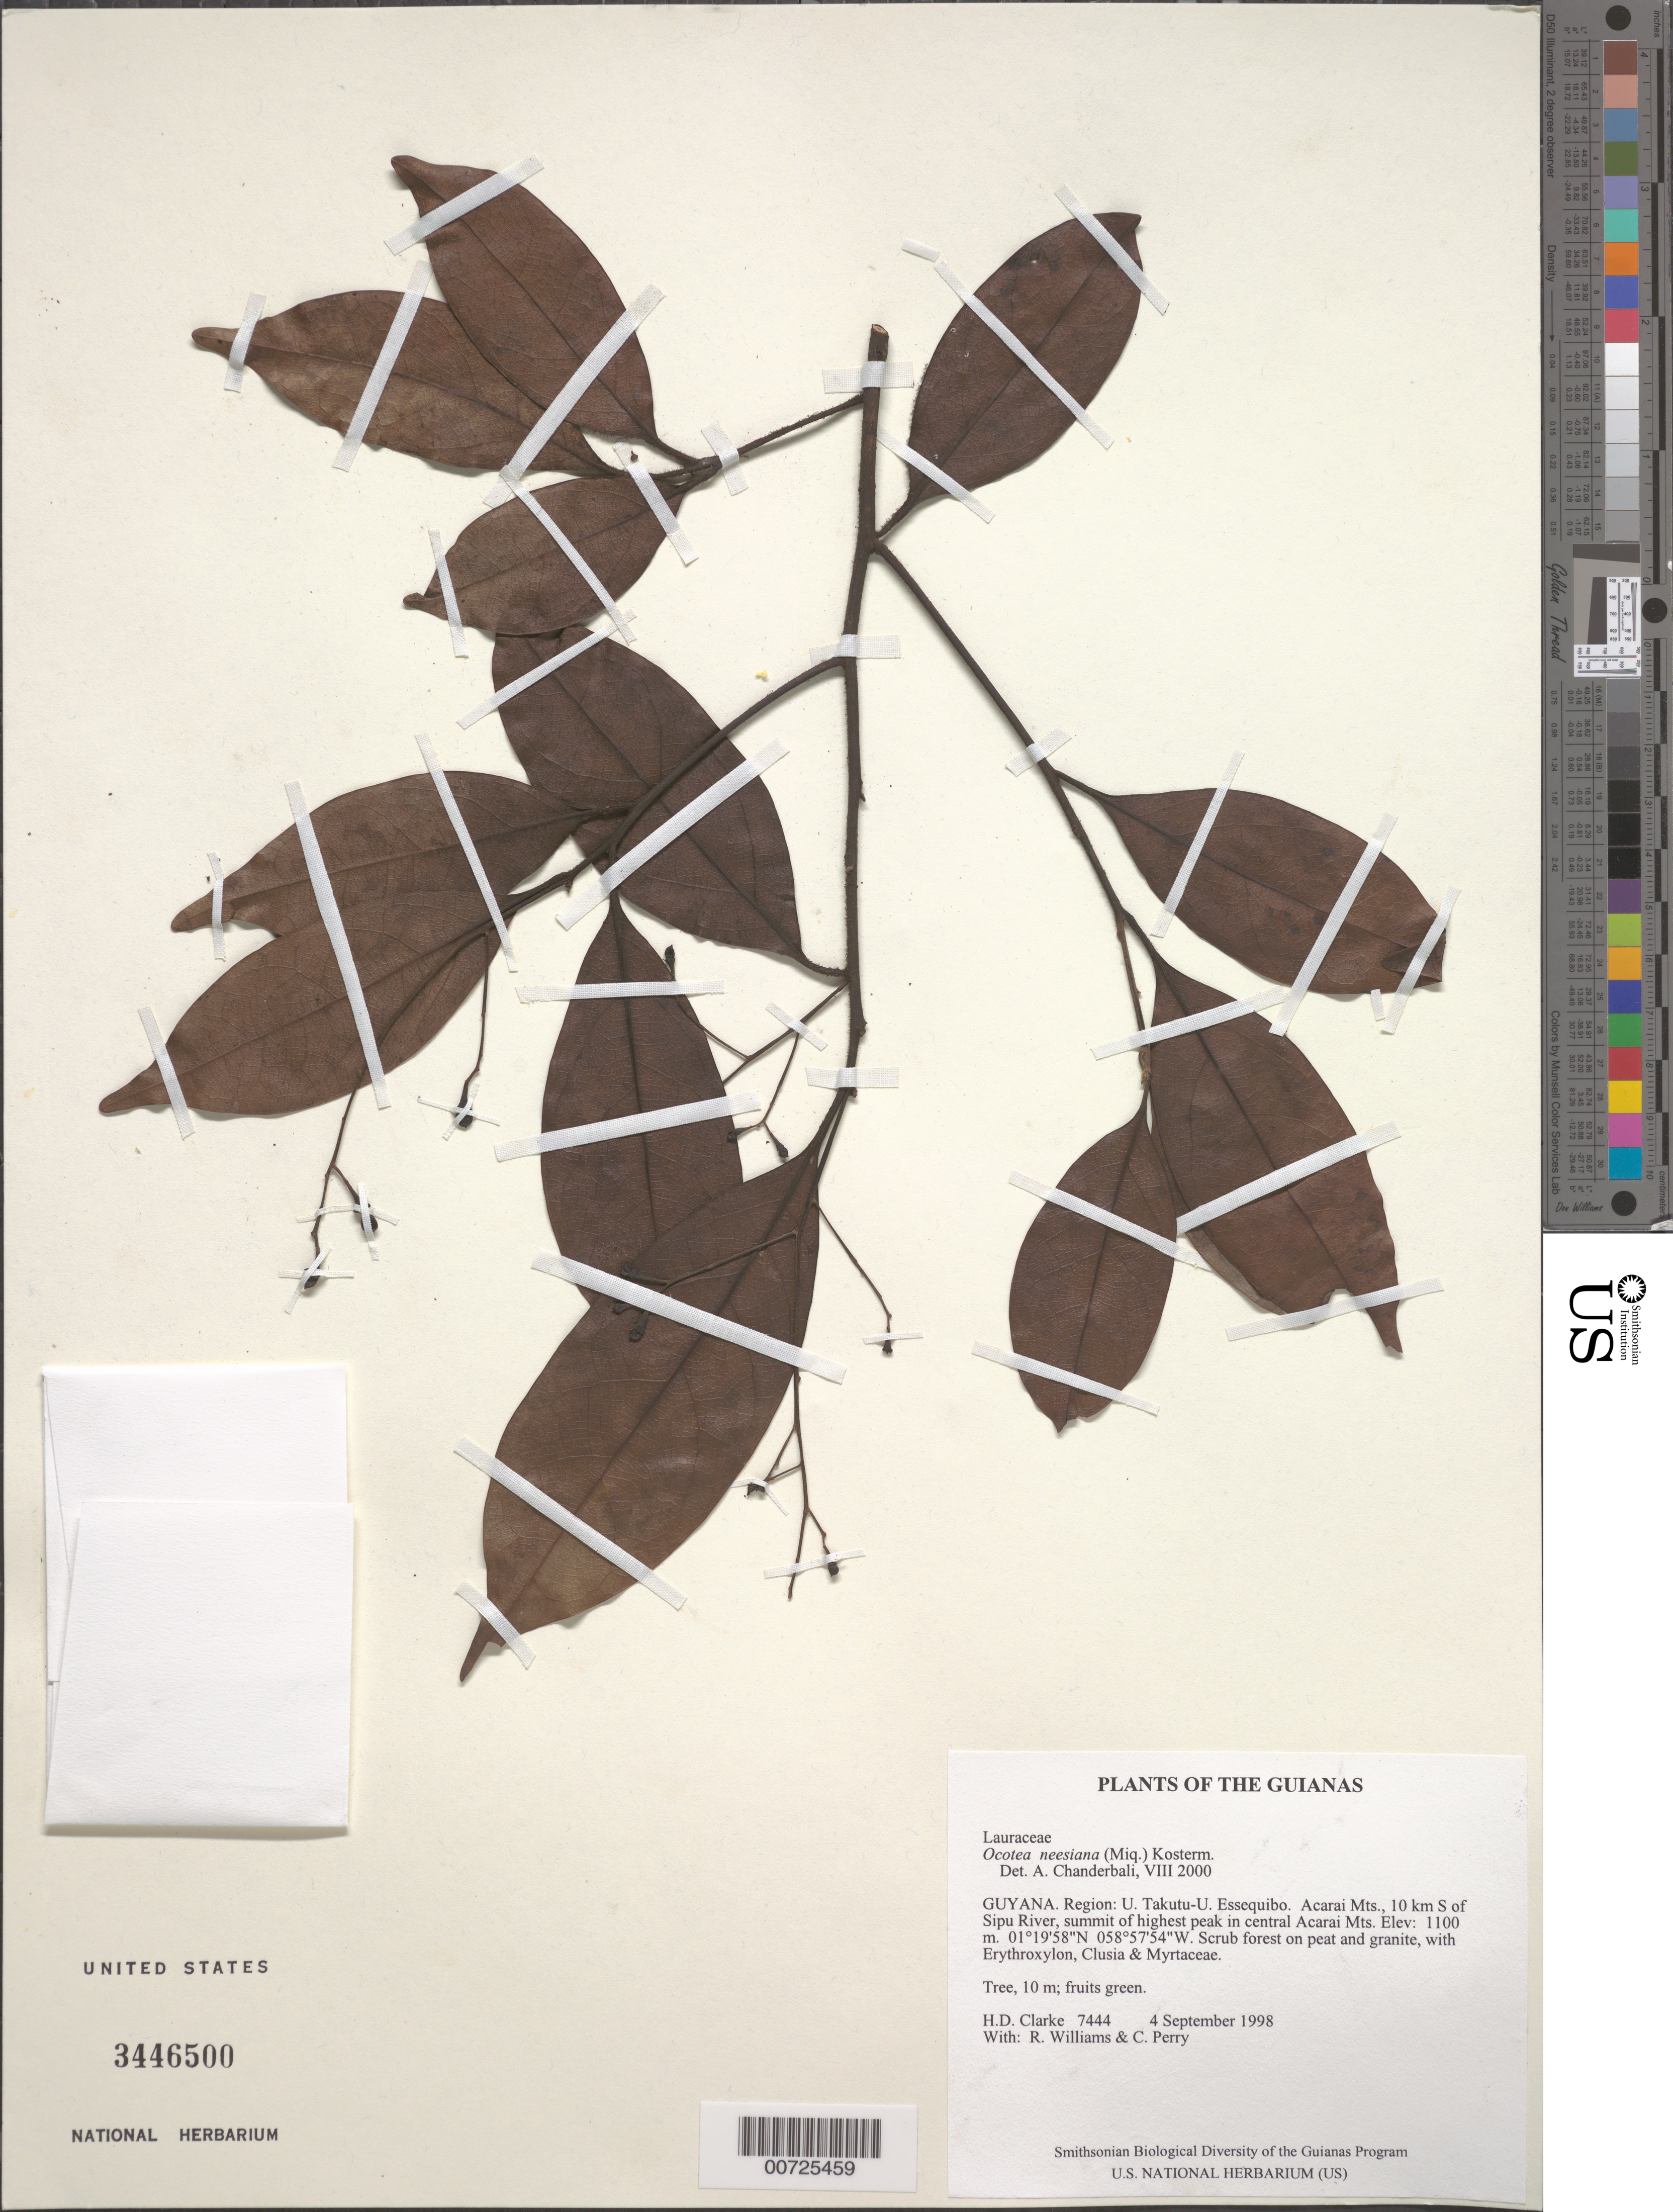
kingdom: Plantae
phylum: Tracheophyta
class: Magnoliopsida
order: Laurales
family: Lauraceae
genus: Ocotea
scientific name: Ocotea neesiana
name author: (Miq.) Kosterm.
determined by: Chanderbali, Andre Shashi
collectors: H. D. Clarke, R. Williams & C. Perry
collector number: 7444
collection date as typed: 4 September 1998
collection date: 1998-09-04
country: Guyana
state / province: U. Takutu-U. Essequibo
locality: Acarai Mts., 10 km S of Sipu River, summit of highest peak in central Acarai Mts.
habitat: Scrub forest on peat and granite, with Erythroxylum, Clusia & Myrtaceae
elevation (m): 1100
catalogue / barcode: US 3446500